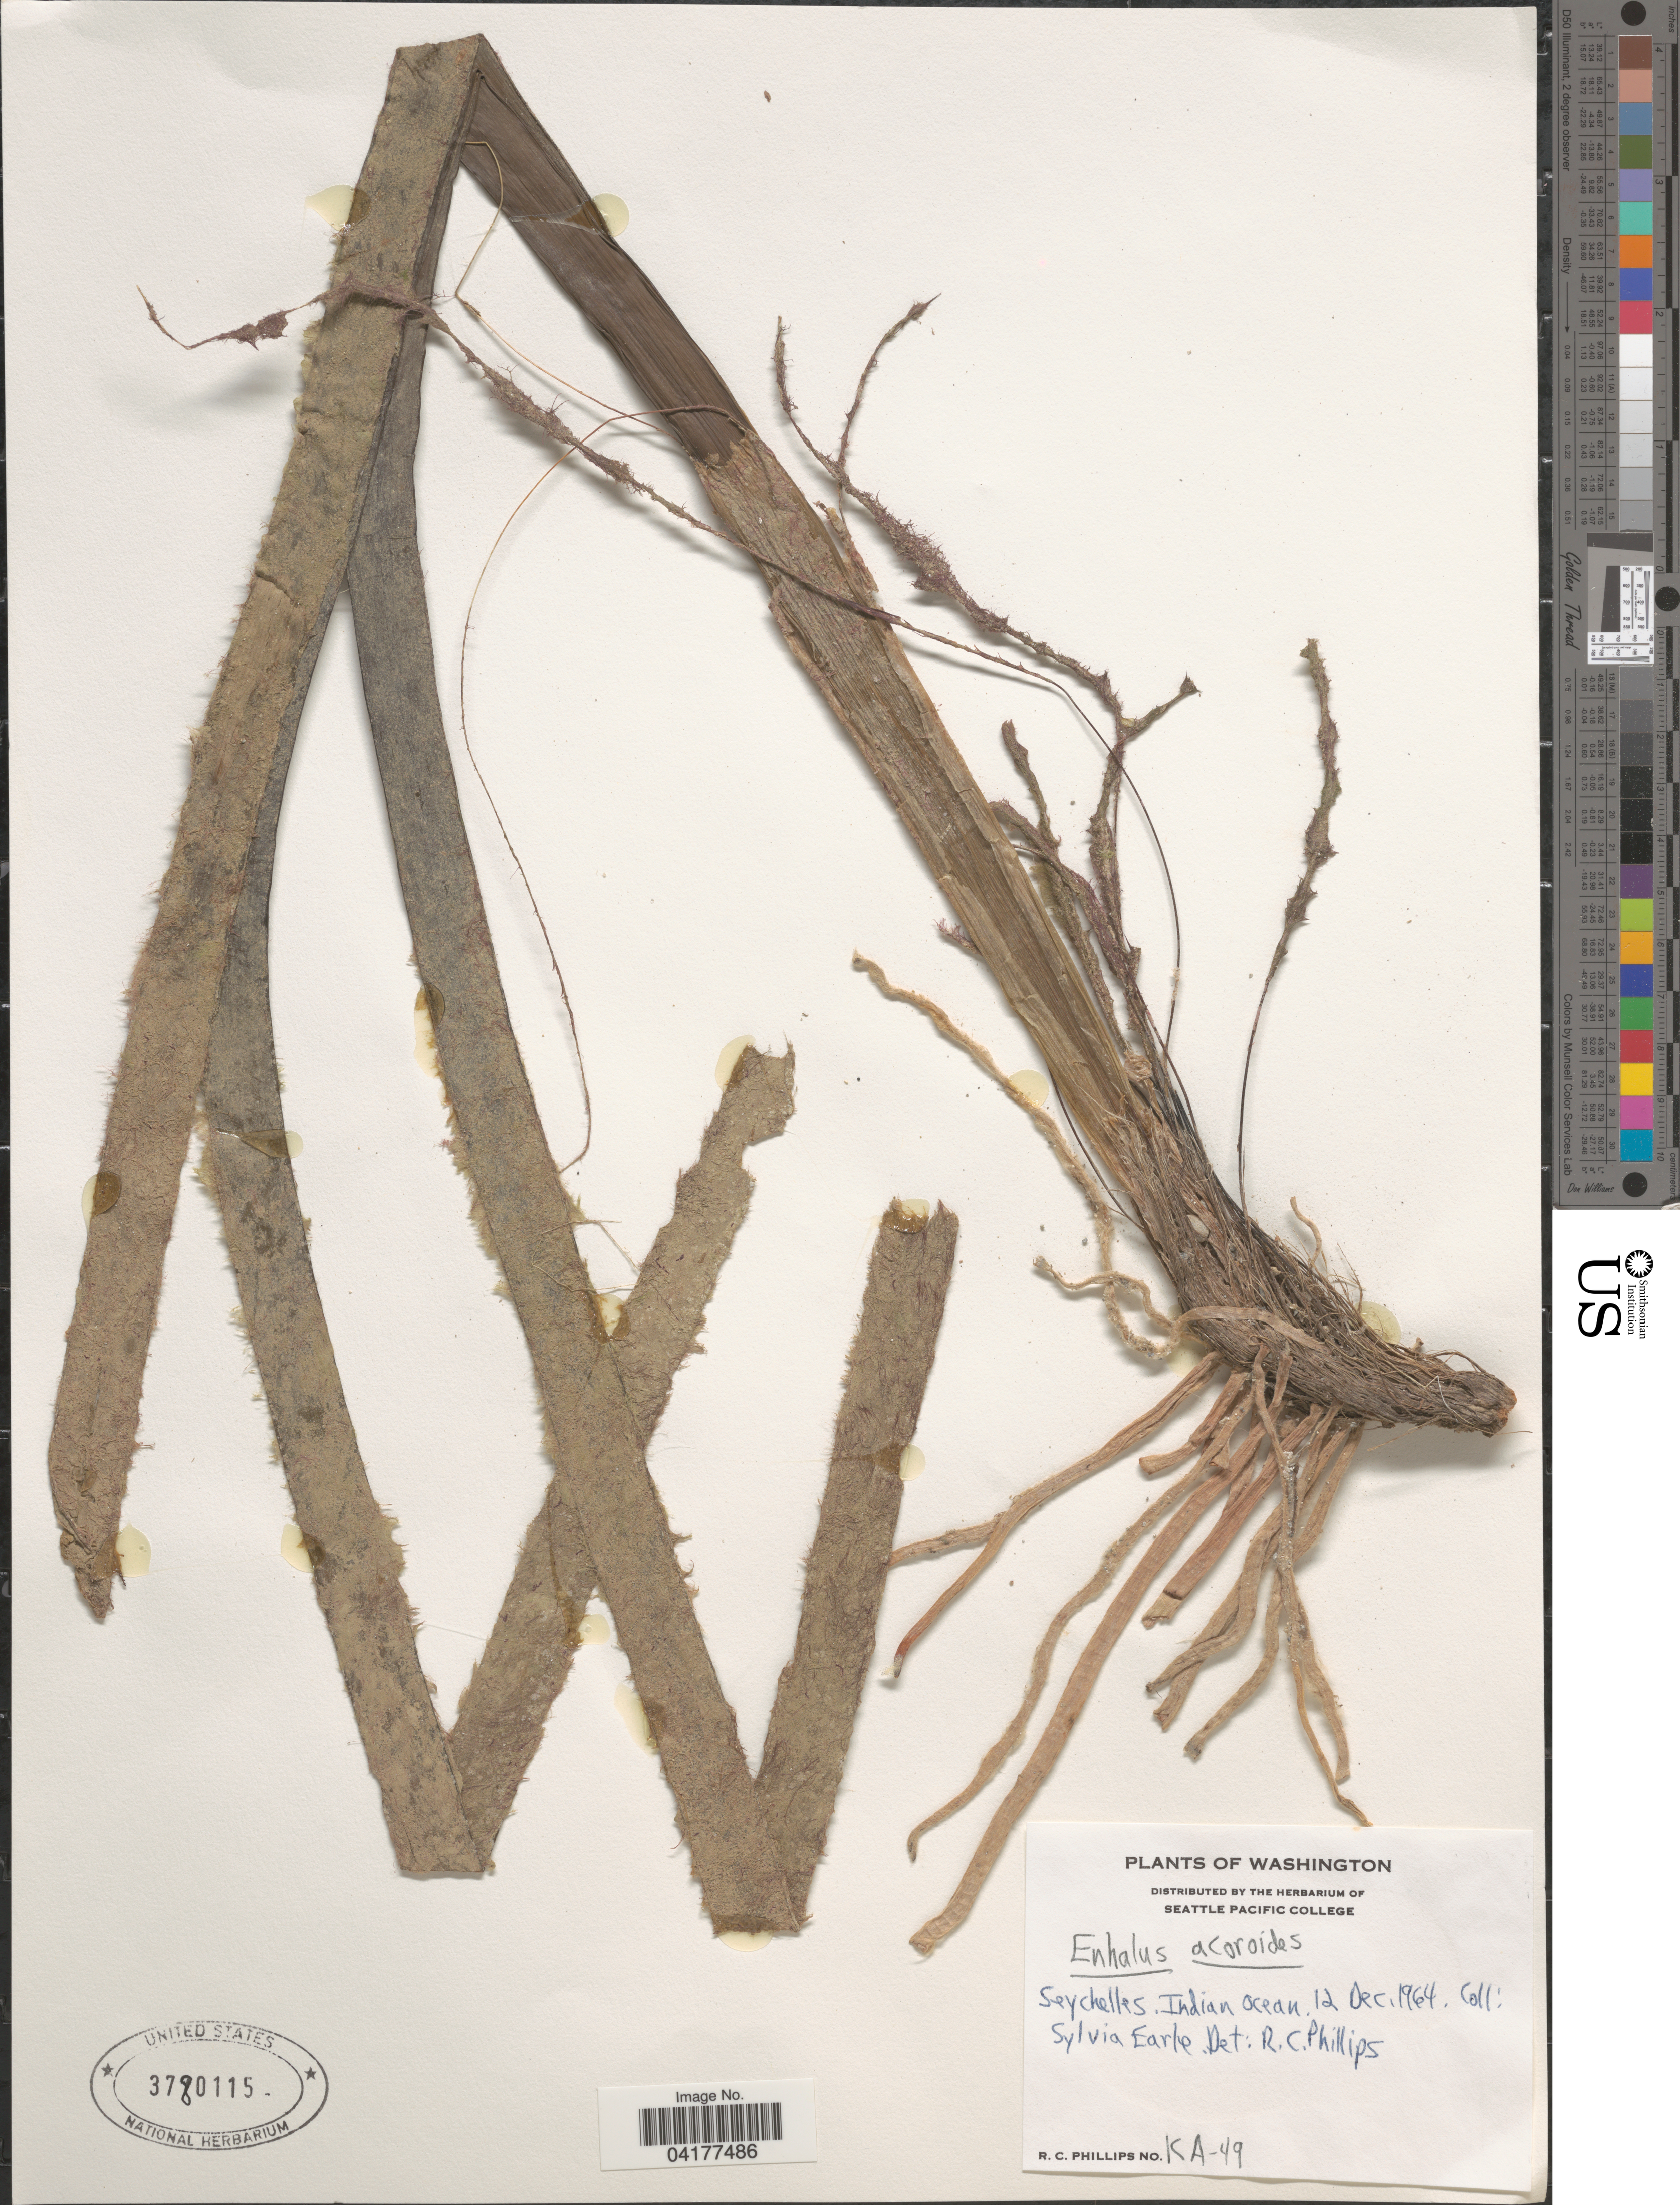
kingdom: Plantae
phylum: Tracheophyta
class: Liliopsida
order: Alismatales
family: Hydrocharitaceae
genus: Enhalus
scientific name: Enhalus acoroides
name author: (L. f.) Royle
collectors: S. A. Earle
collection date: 1964-12-12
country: Seychelles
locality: Indian Ocean.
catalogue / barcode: US 3780115